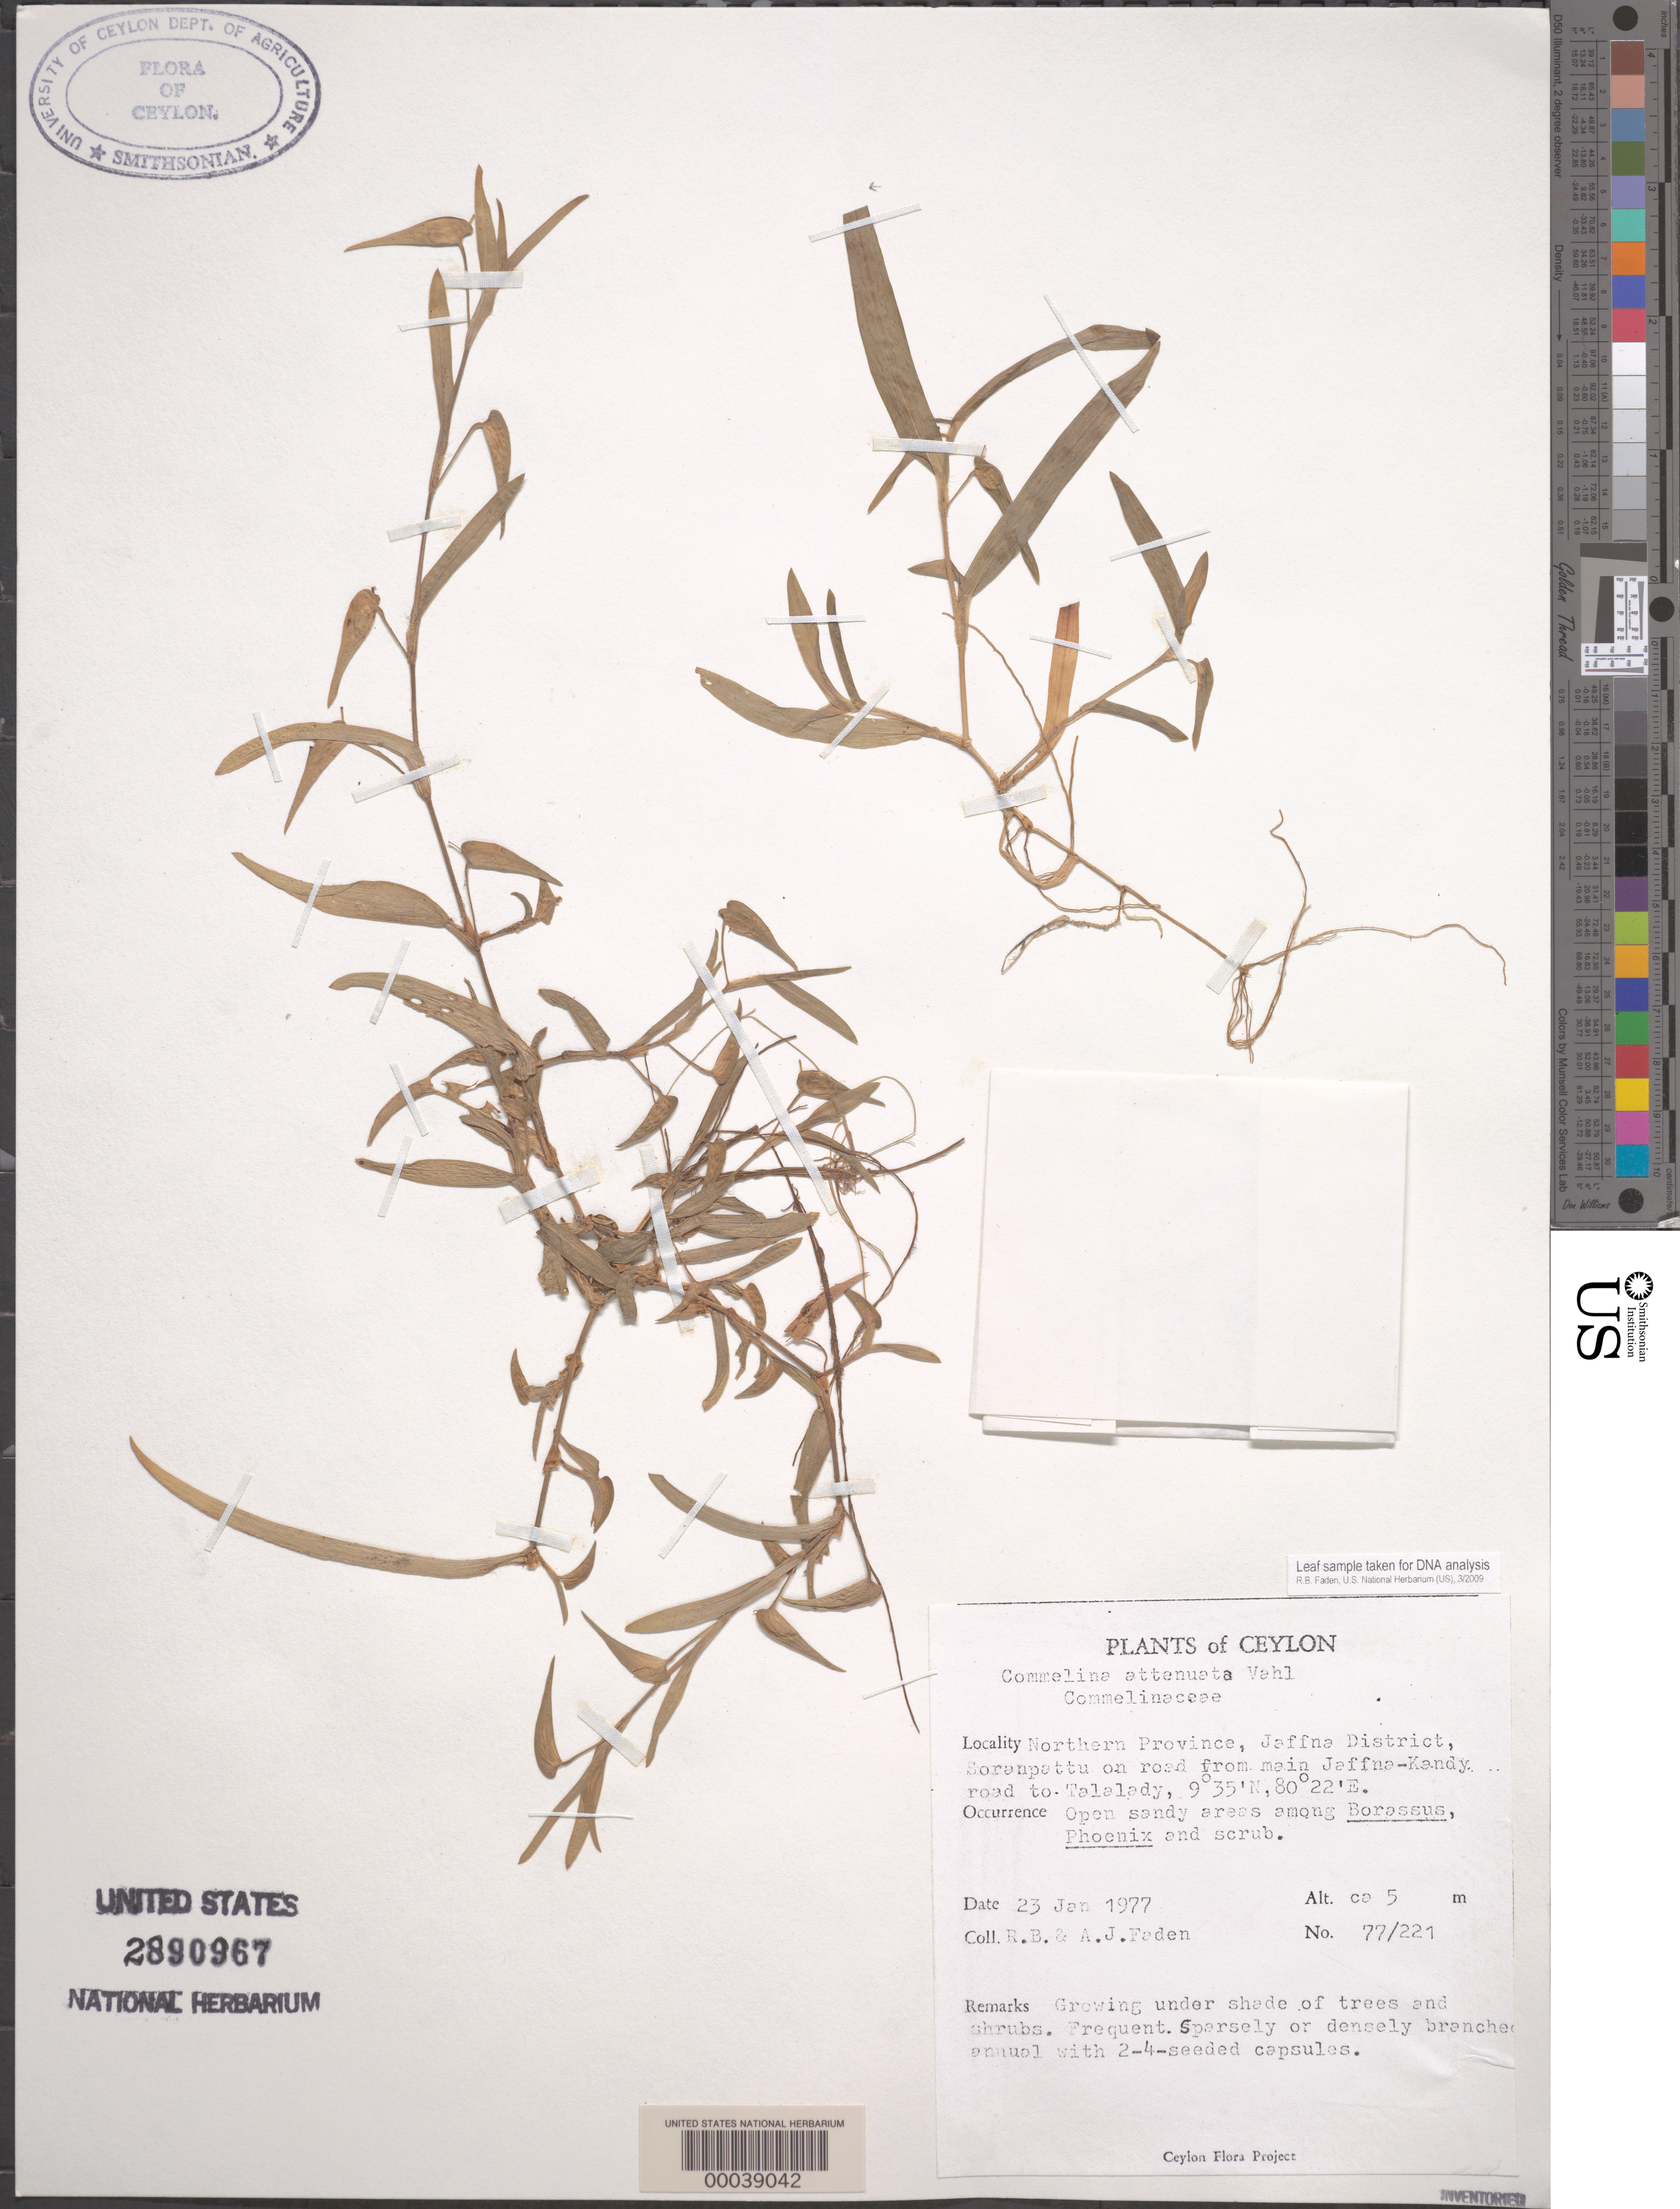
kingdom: Plantae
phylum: Tracheophyta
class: Liliopsida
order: Commelinales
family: Commelinaceae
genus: Commelina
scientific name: Commelina attenuata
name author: J. Koenig ex Vahl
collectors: R. B. Faden & A. J. Faden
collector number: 77/221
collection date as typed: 23 Jan 1977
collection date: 1977-01-23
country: Sri Lanka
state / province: Northern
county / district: Jaffna Dist.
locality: Soranpattu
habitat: Open,sandy areas under shade of trees and shrubs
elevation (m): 5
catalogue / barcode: US 2890967